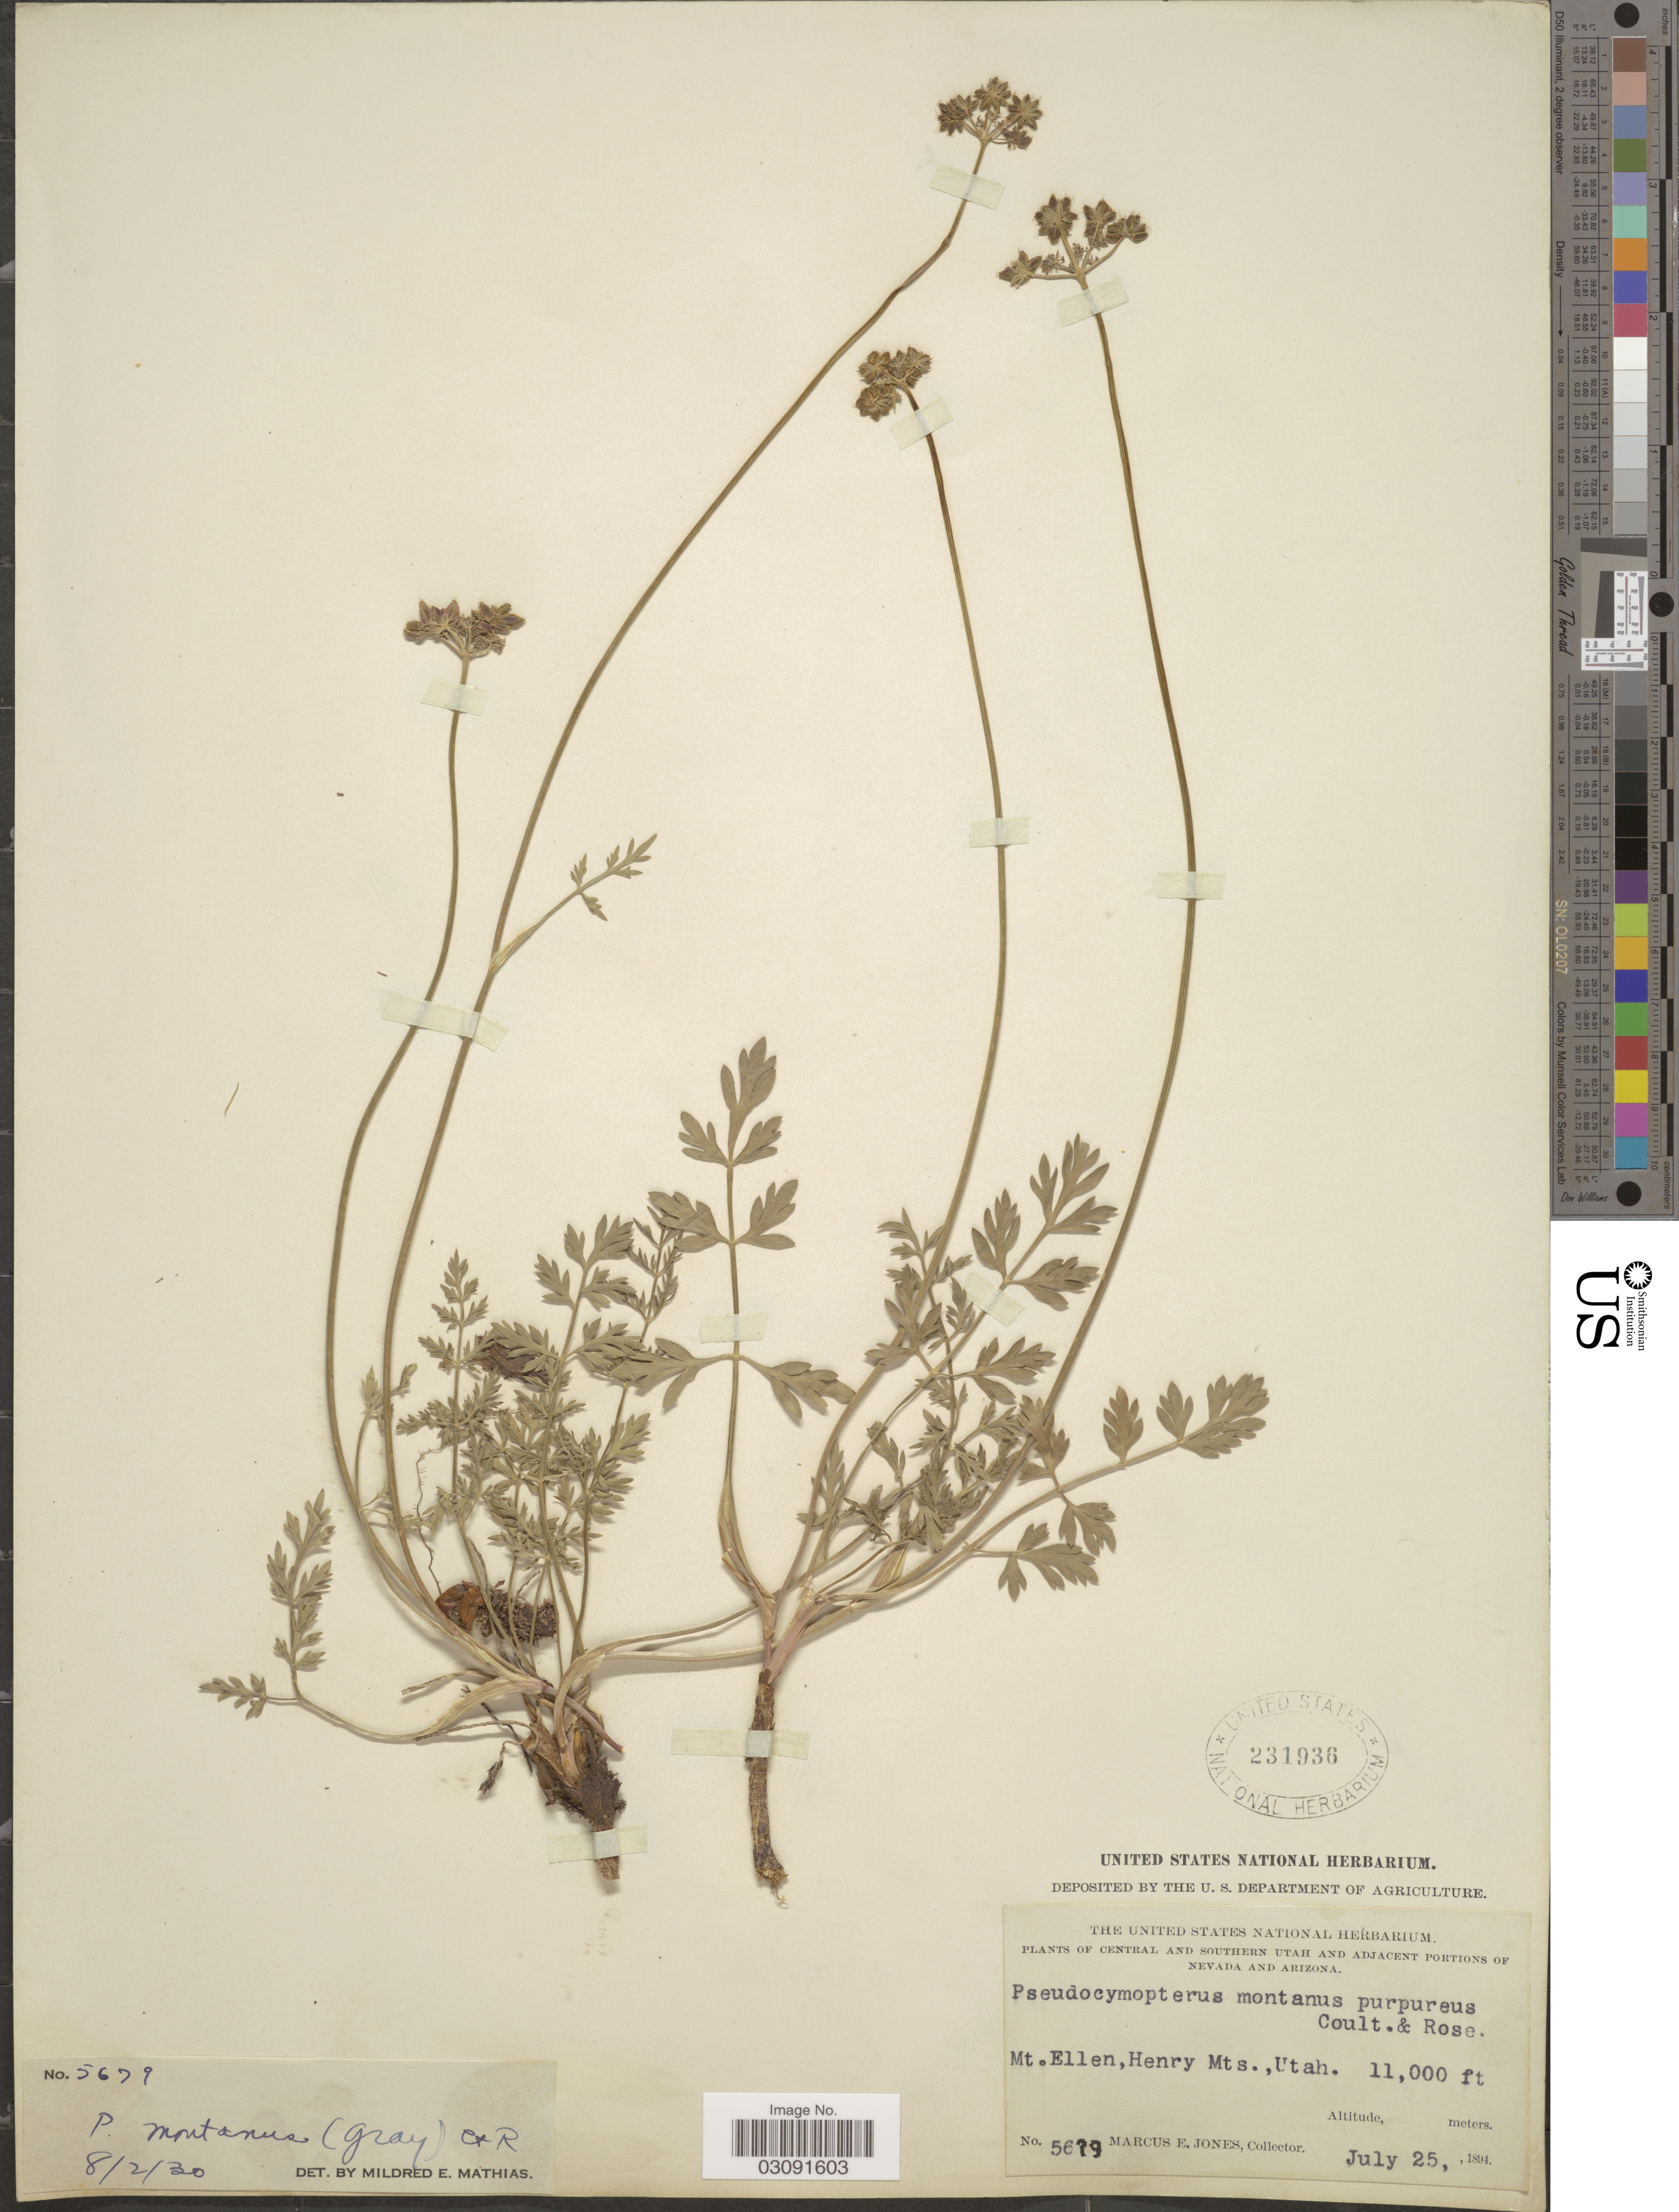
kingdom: Plantae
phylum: Tracheophyta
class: Magnoliopsida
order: Apiales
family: Apiaceae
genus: Pseudocymopterus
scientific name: Pseudocymopterus montanus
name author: (A. Gray) J.M. Coult. & Rose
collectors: M. E. Jones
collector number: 5679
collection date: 1894-07-25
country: United States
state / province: Utah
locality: Central and Southern Utah, Mt. Ellen, Henry Mts.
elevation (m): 3353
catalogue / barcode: US 231936